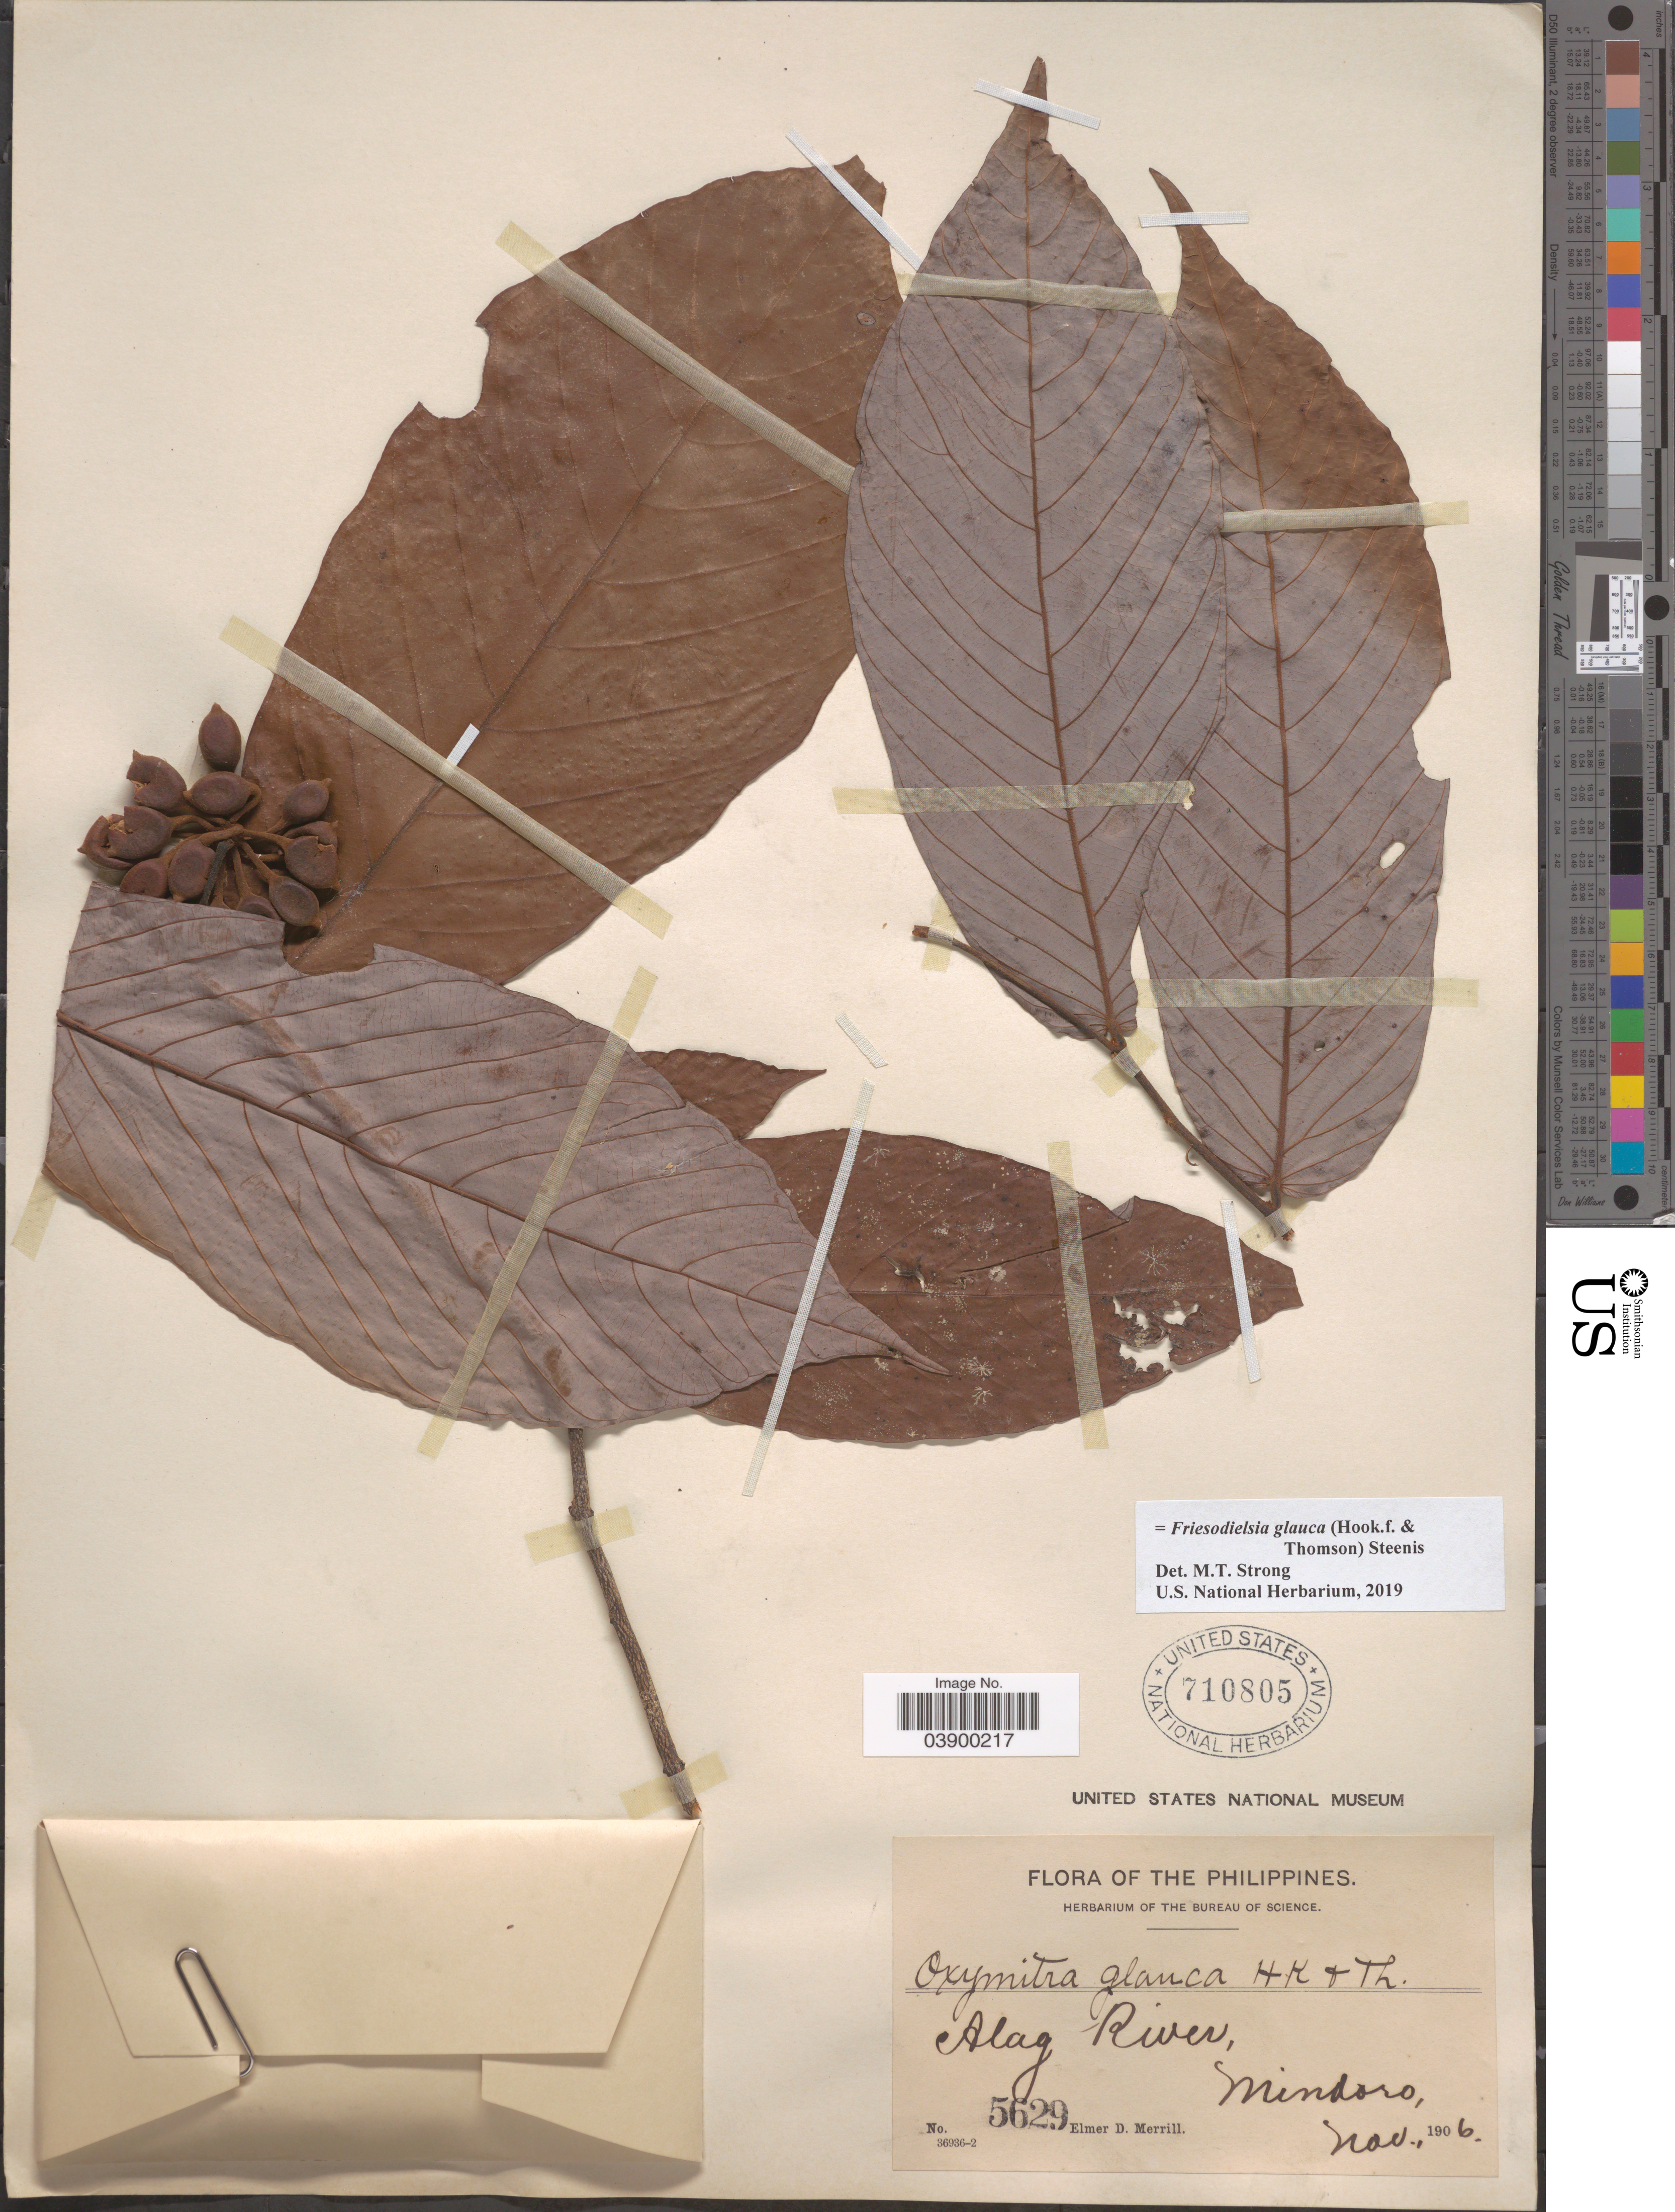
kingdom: Plantae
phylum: Tracheophyta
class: Magnoliopsida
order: Magnoliales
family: Annonaceae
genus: Friesodielsia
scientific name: Friesodielsia glauca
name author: Hook. f. & Thoms.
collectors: E. D. Merrill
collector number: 5629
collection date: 1906-11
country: Philippines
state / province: Mimaropa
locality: Alag River, Mindoro.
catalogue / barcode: US 710805